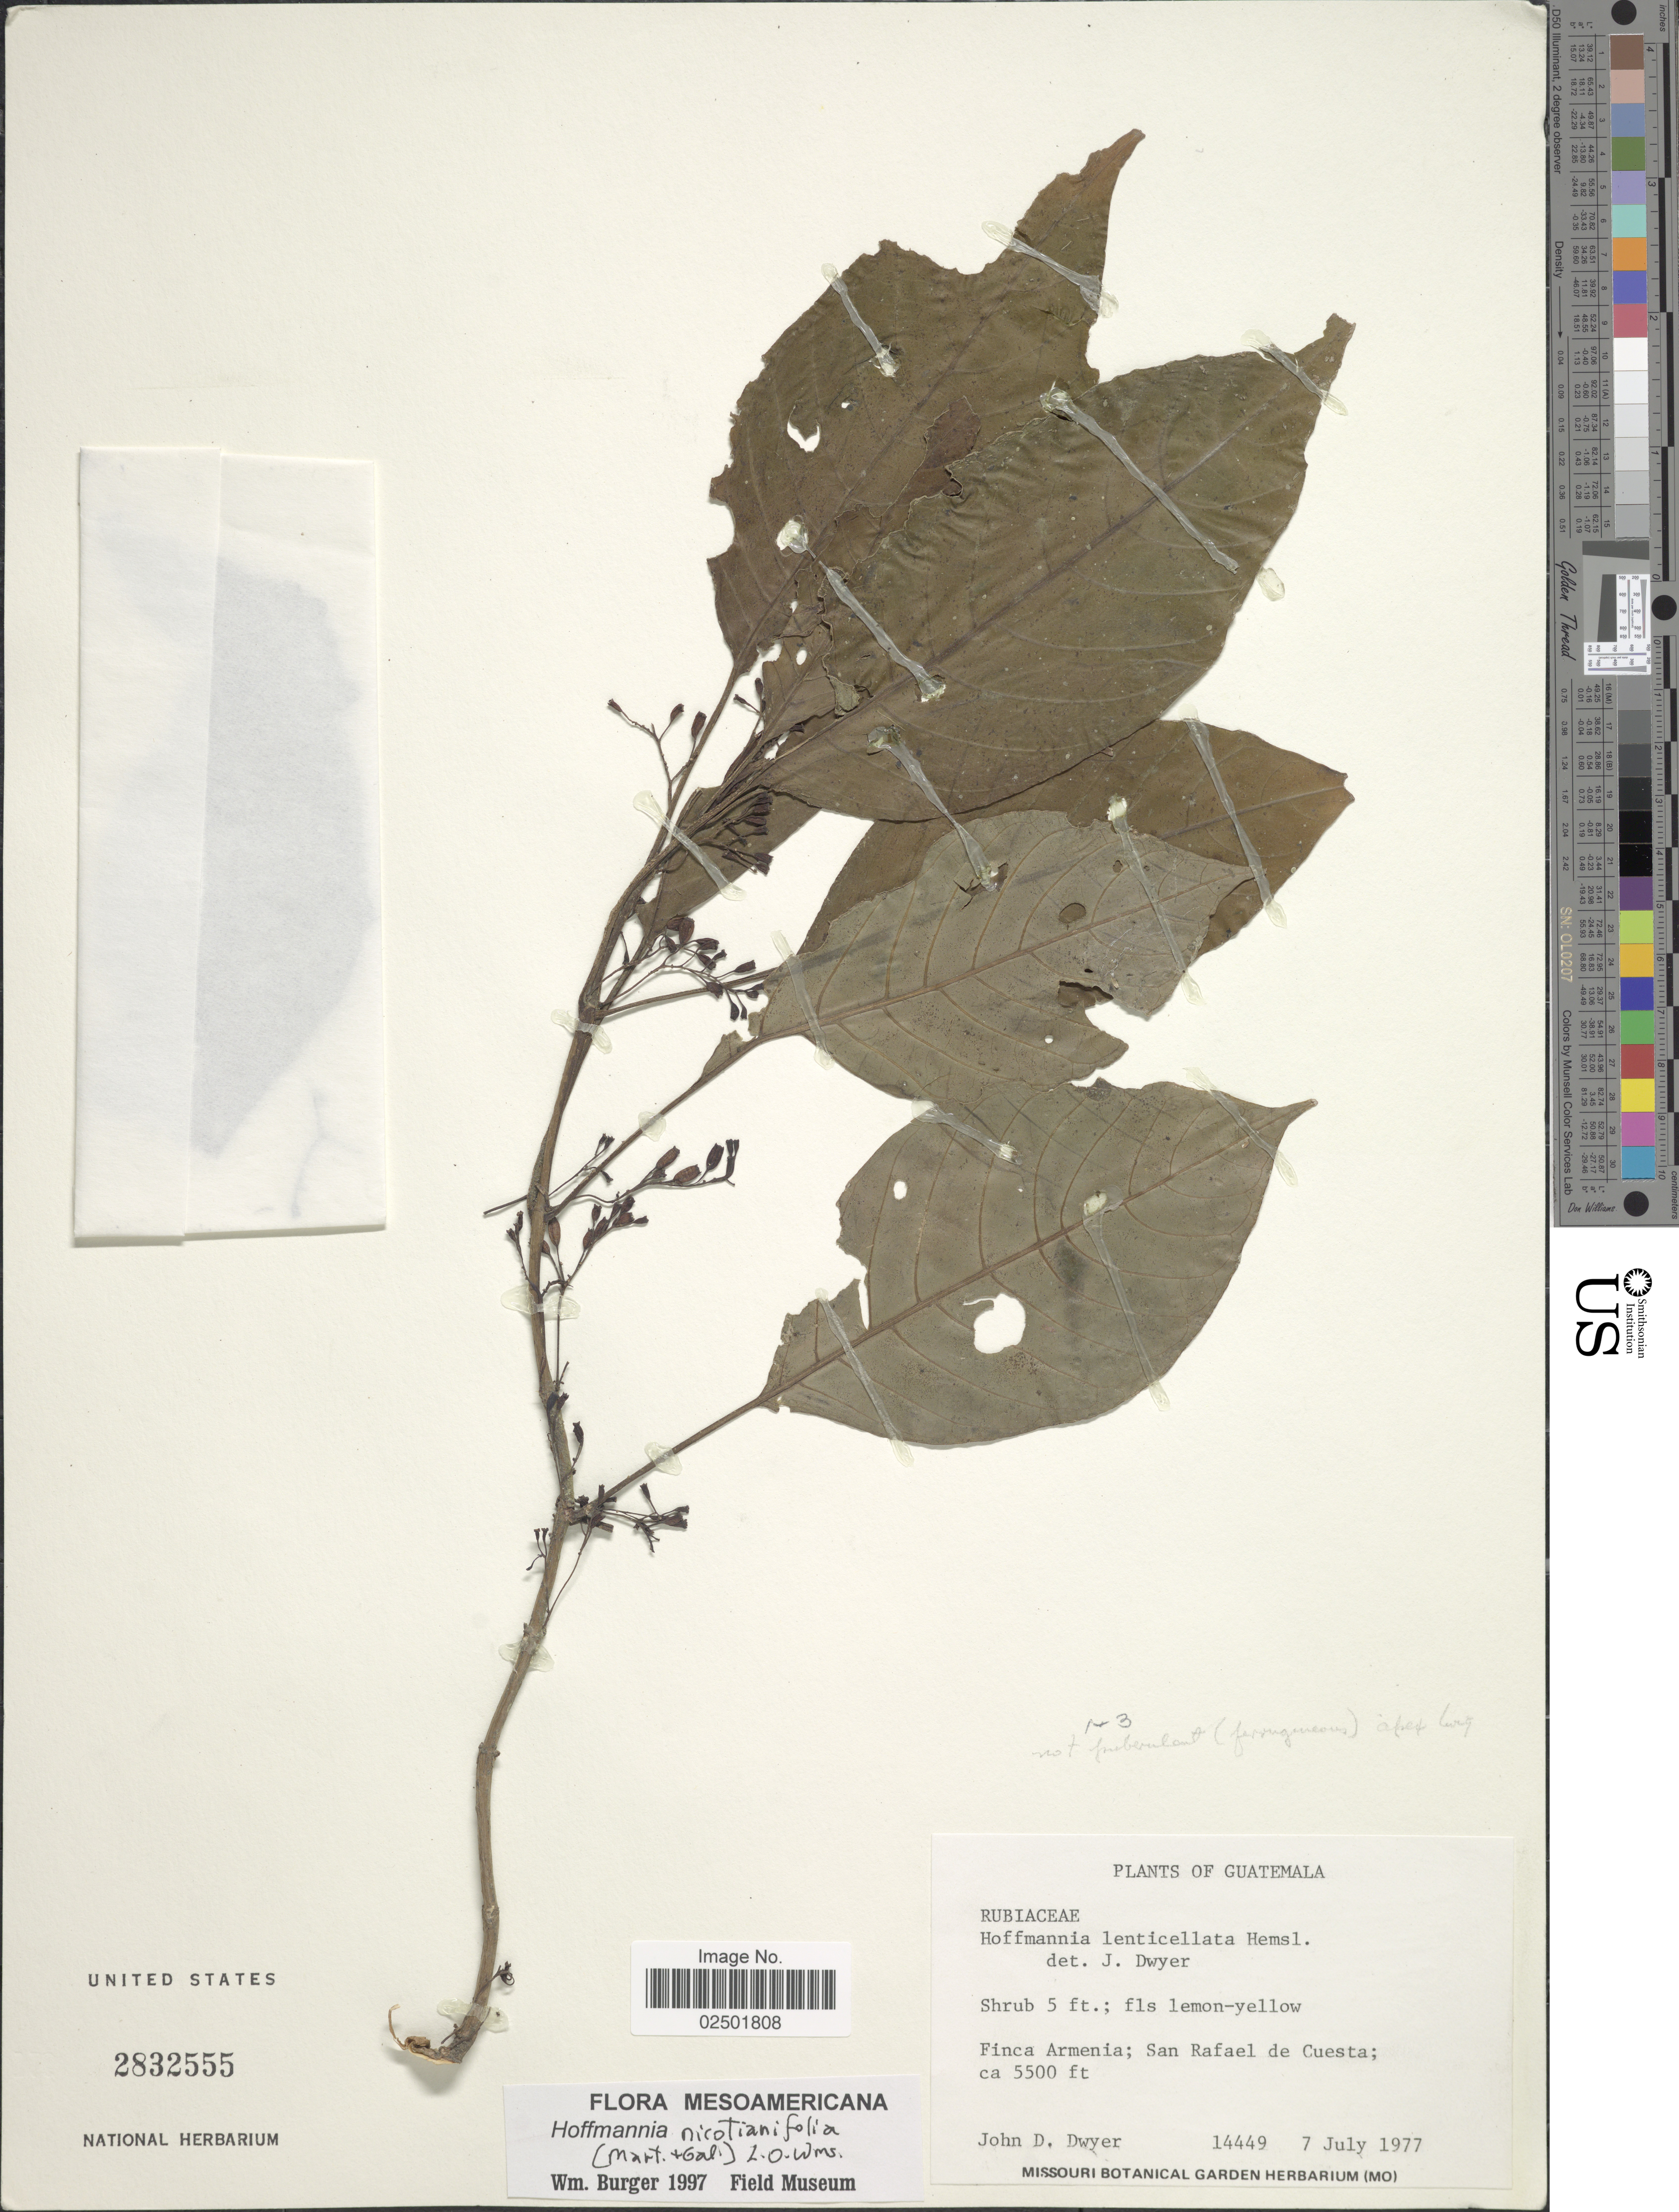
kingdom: Plantae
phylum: Tracheophyta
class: Magnoliopsida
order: Gentianales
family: Rubiaceae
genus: Hoffmannia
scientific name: Hoffmannia nicotianifolia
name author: (M. Martens & Galeoti) L.O. Williams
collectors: J. D. Dwyer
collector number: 14449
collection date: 1977-07-07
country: Guatemala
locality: Finca Armenia; San Rafael de Cuesta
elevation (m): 1676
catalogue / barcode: US 2832555